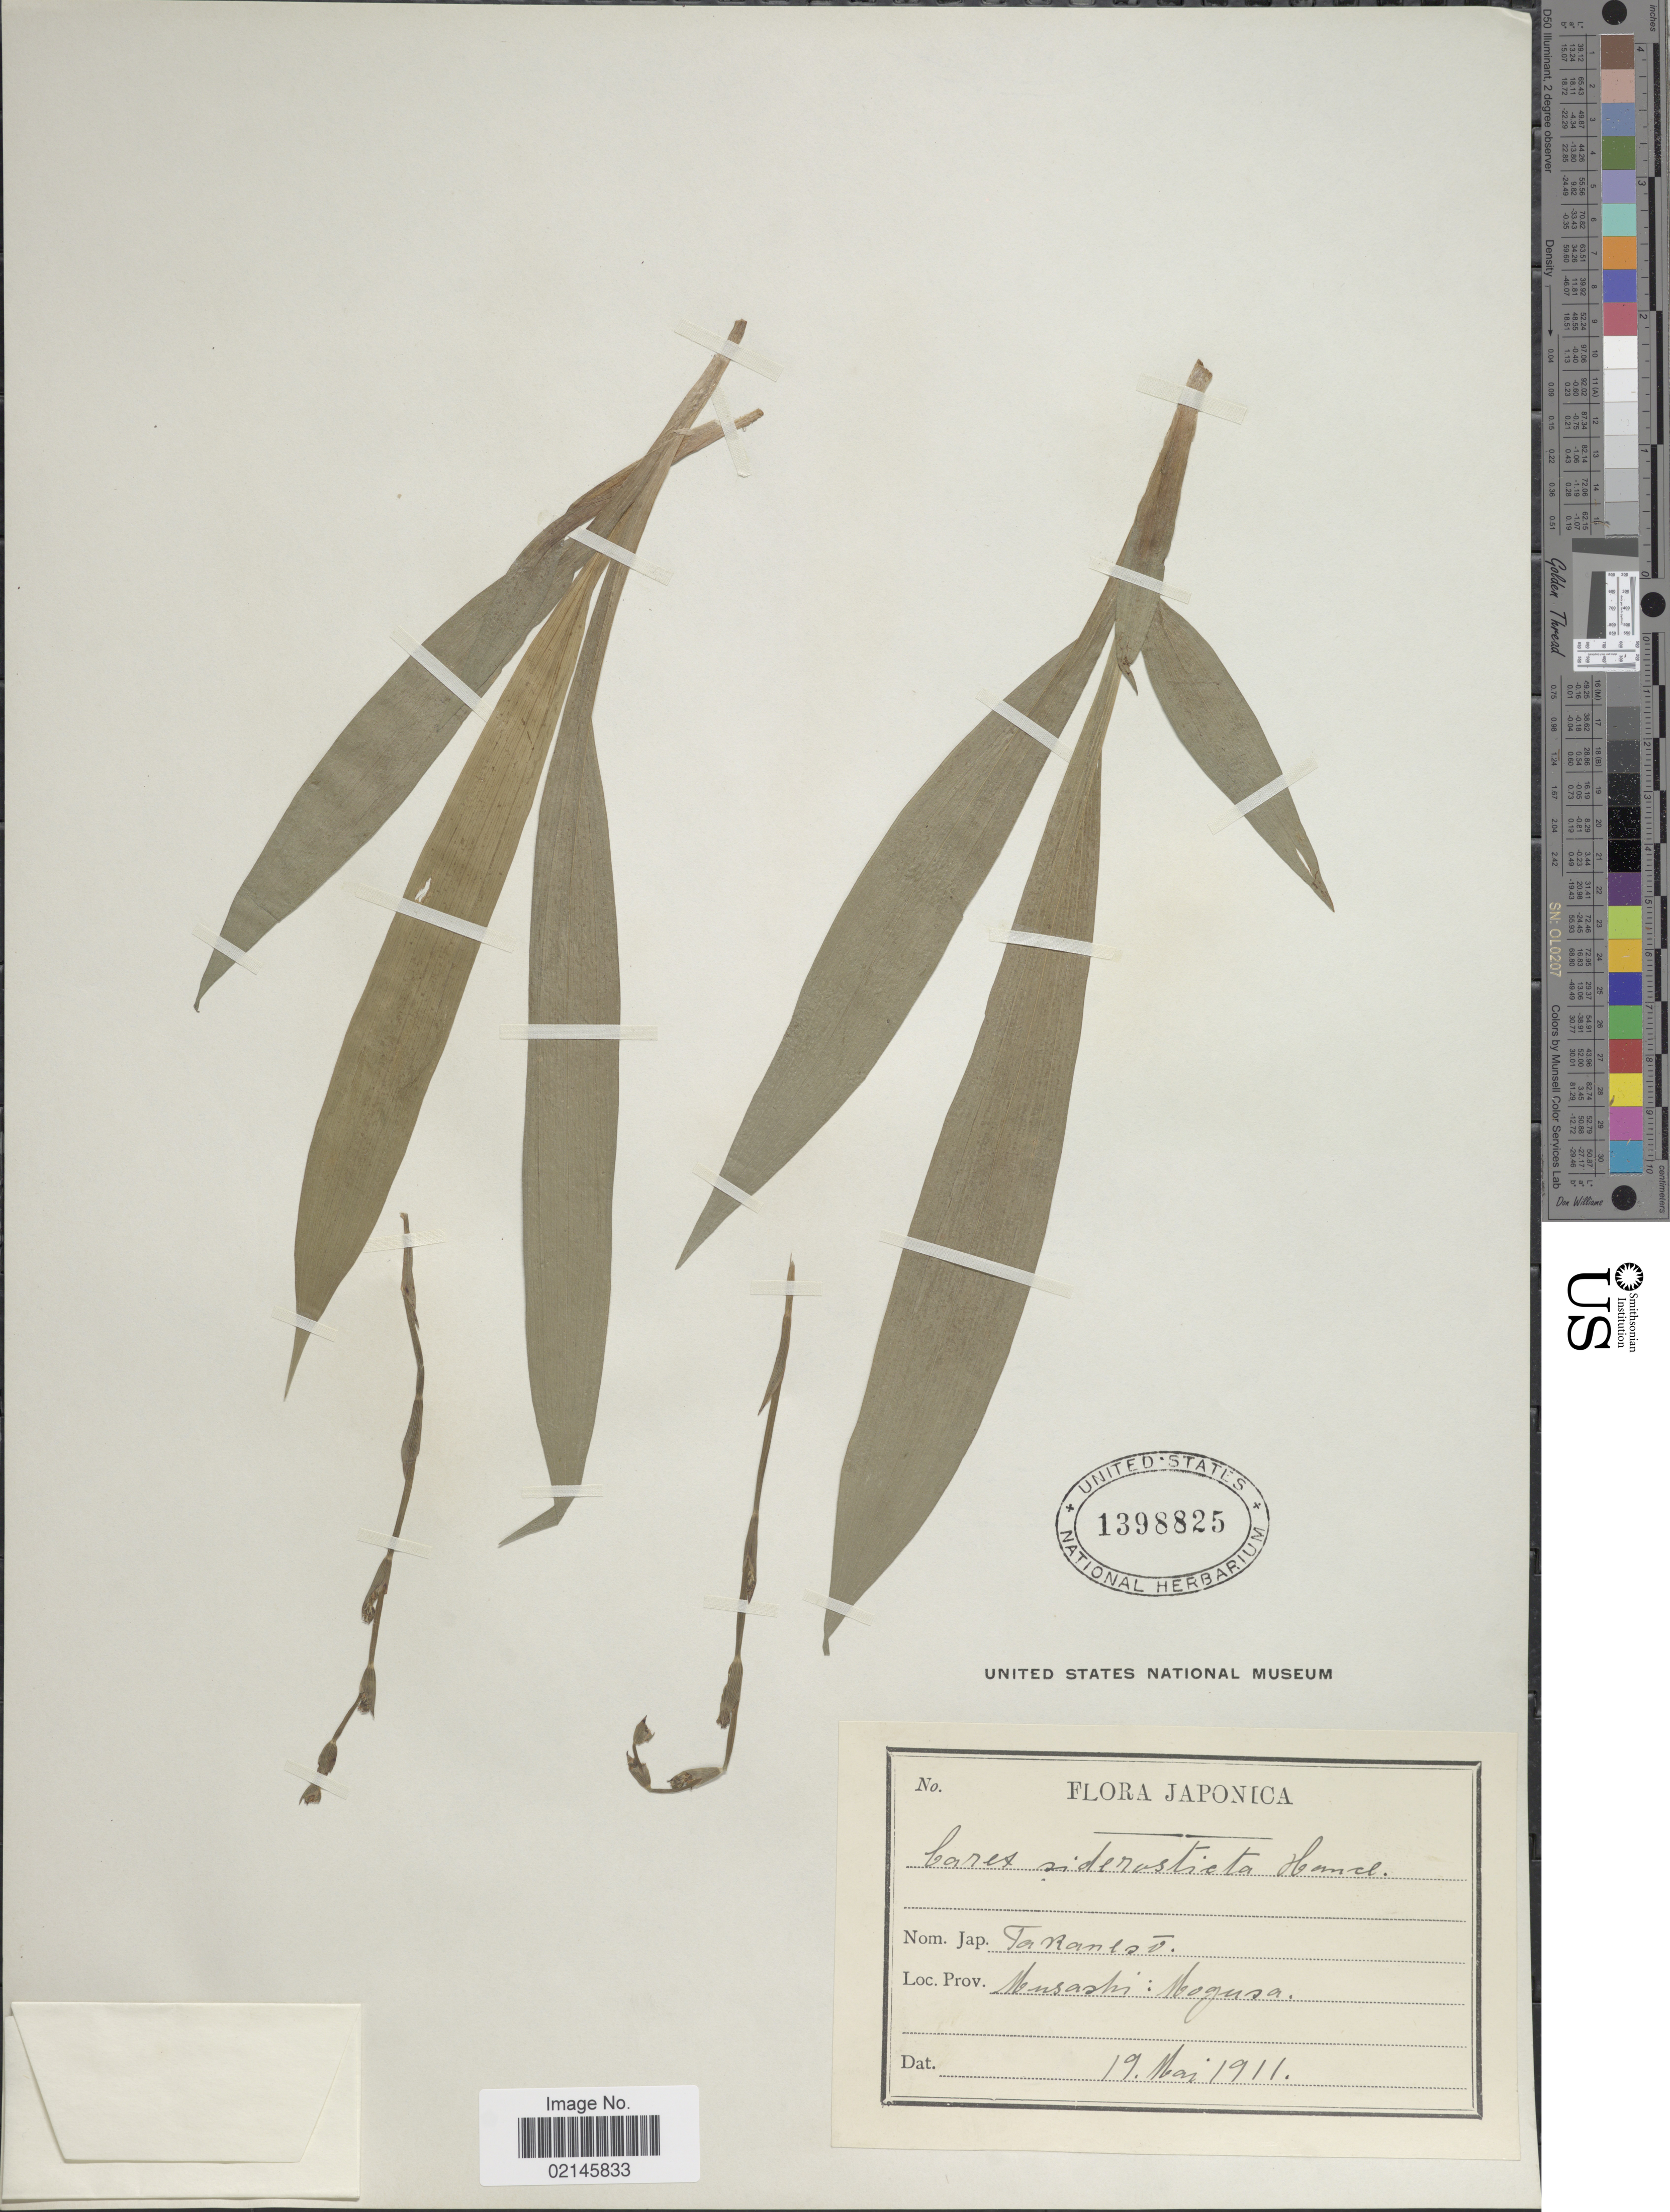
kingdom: Plantae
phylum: Tracheophyta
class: Liliopsida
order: Poales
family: Cyperaceae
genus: Carex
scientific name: Carex siderosticta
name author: Hance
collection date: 1911-05-19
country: Japan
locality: Musashi : Mogusa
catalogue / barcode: US 1398825